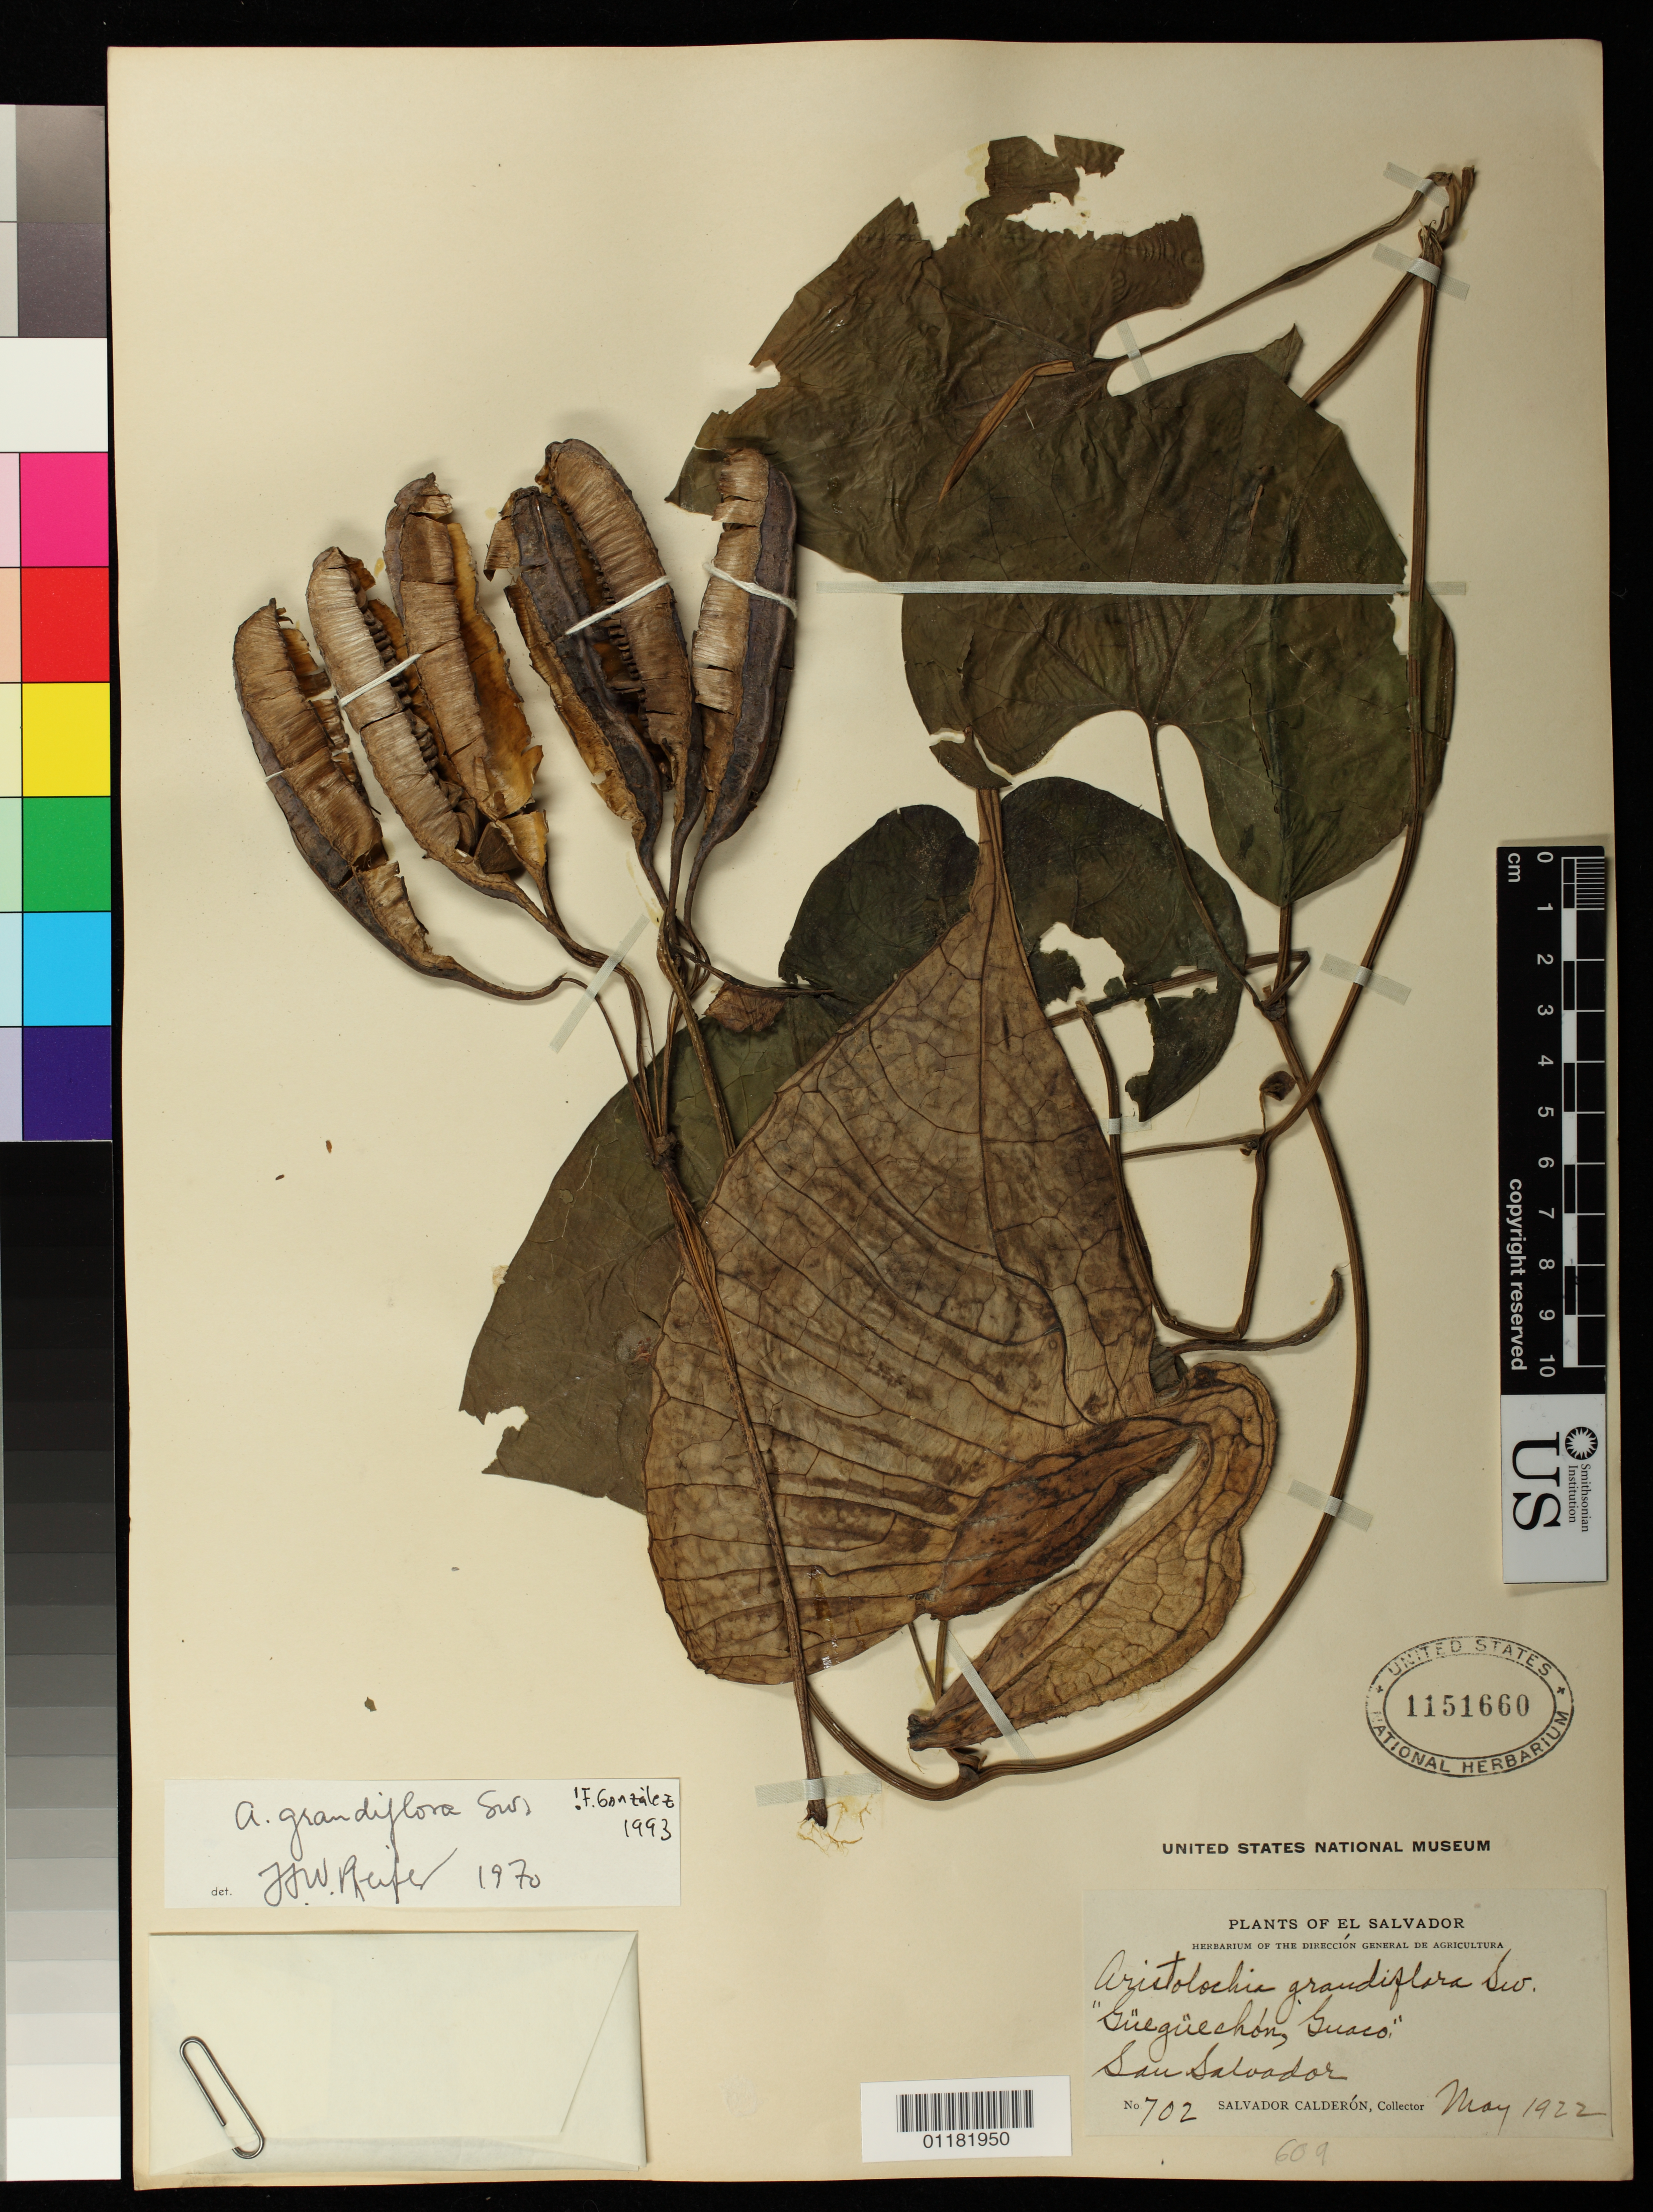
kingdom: Plantae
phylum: Tracheophyta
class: Magnoliopsida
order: Piperales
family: Aristolochiaceae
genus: Aristolochia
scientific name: Aristolochia grandiflora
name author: Sw.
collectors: S. Calderón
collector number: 702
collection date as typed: May 1922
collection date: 1922-05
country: El Salvador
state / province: San Salvador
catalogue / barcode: US 1151660